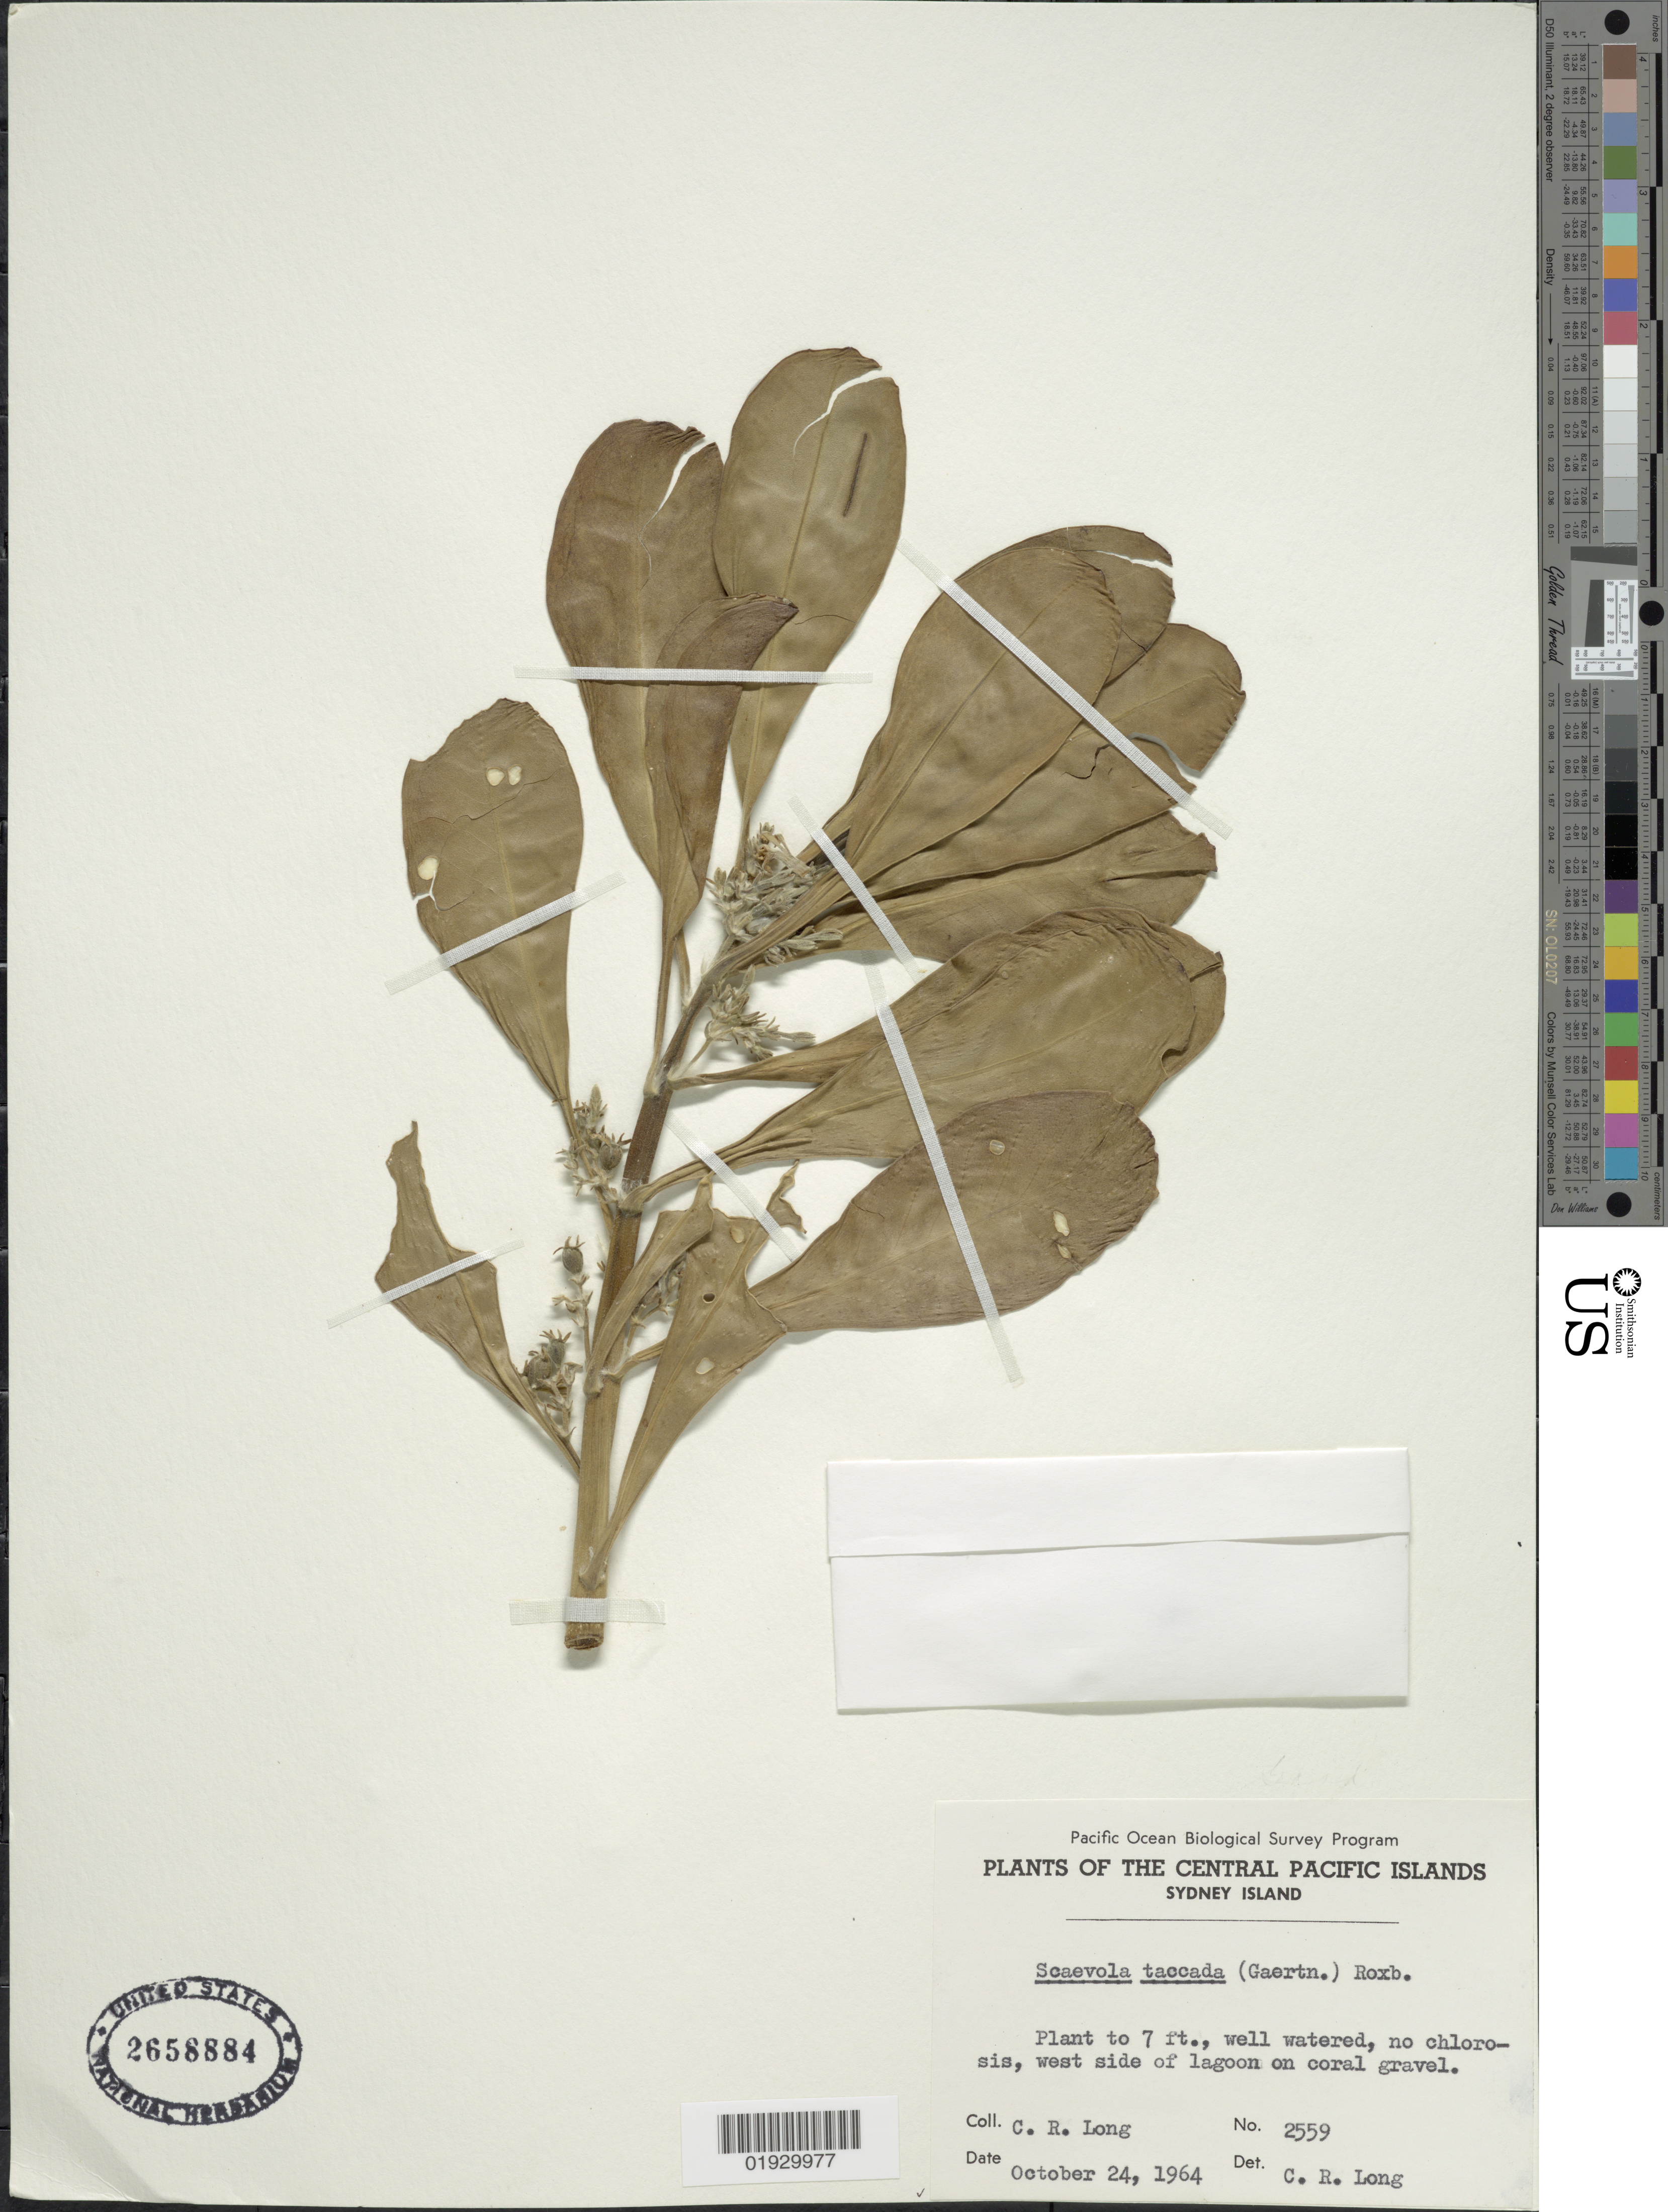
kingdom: Plantae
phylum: Tracheophyta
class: Magnoliopsida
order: Asterales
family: Goodeniaceae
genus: Scaevola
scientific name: Scaevola taccada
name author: (Gaertn.) Roxb.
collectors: C. R. Long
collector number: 2559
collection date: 1964-10-24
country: Kiribati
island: Manra [Sydney] Island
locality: Central Pacific Islands, Sydney Island, west side of lagoon on coral gravel.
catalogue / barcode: US 2658884